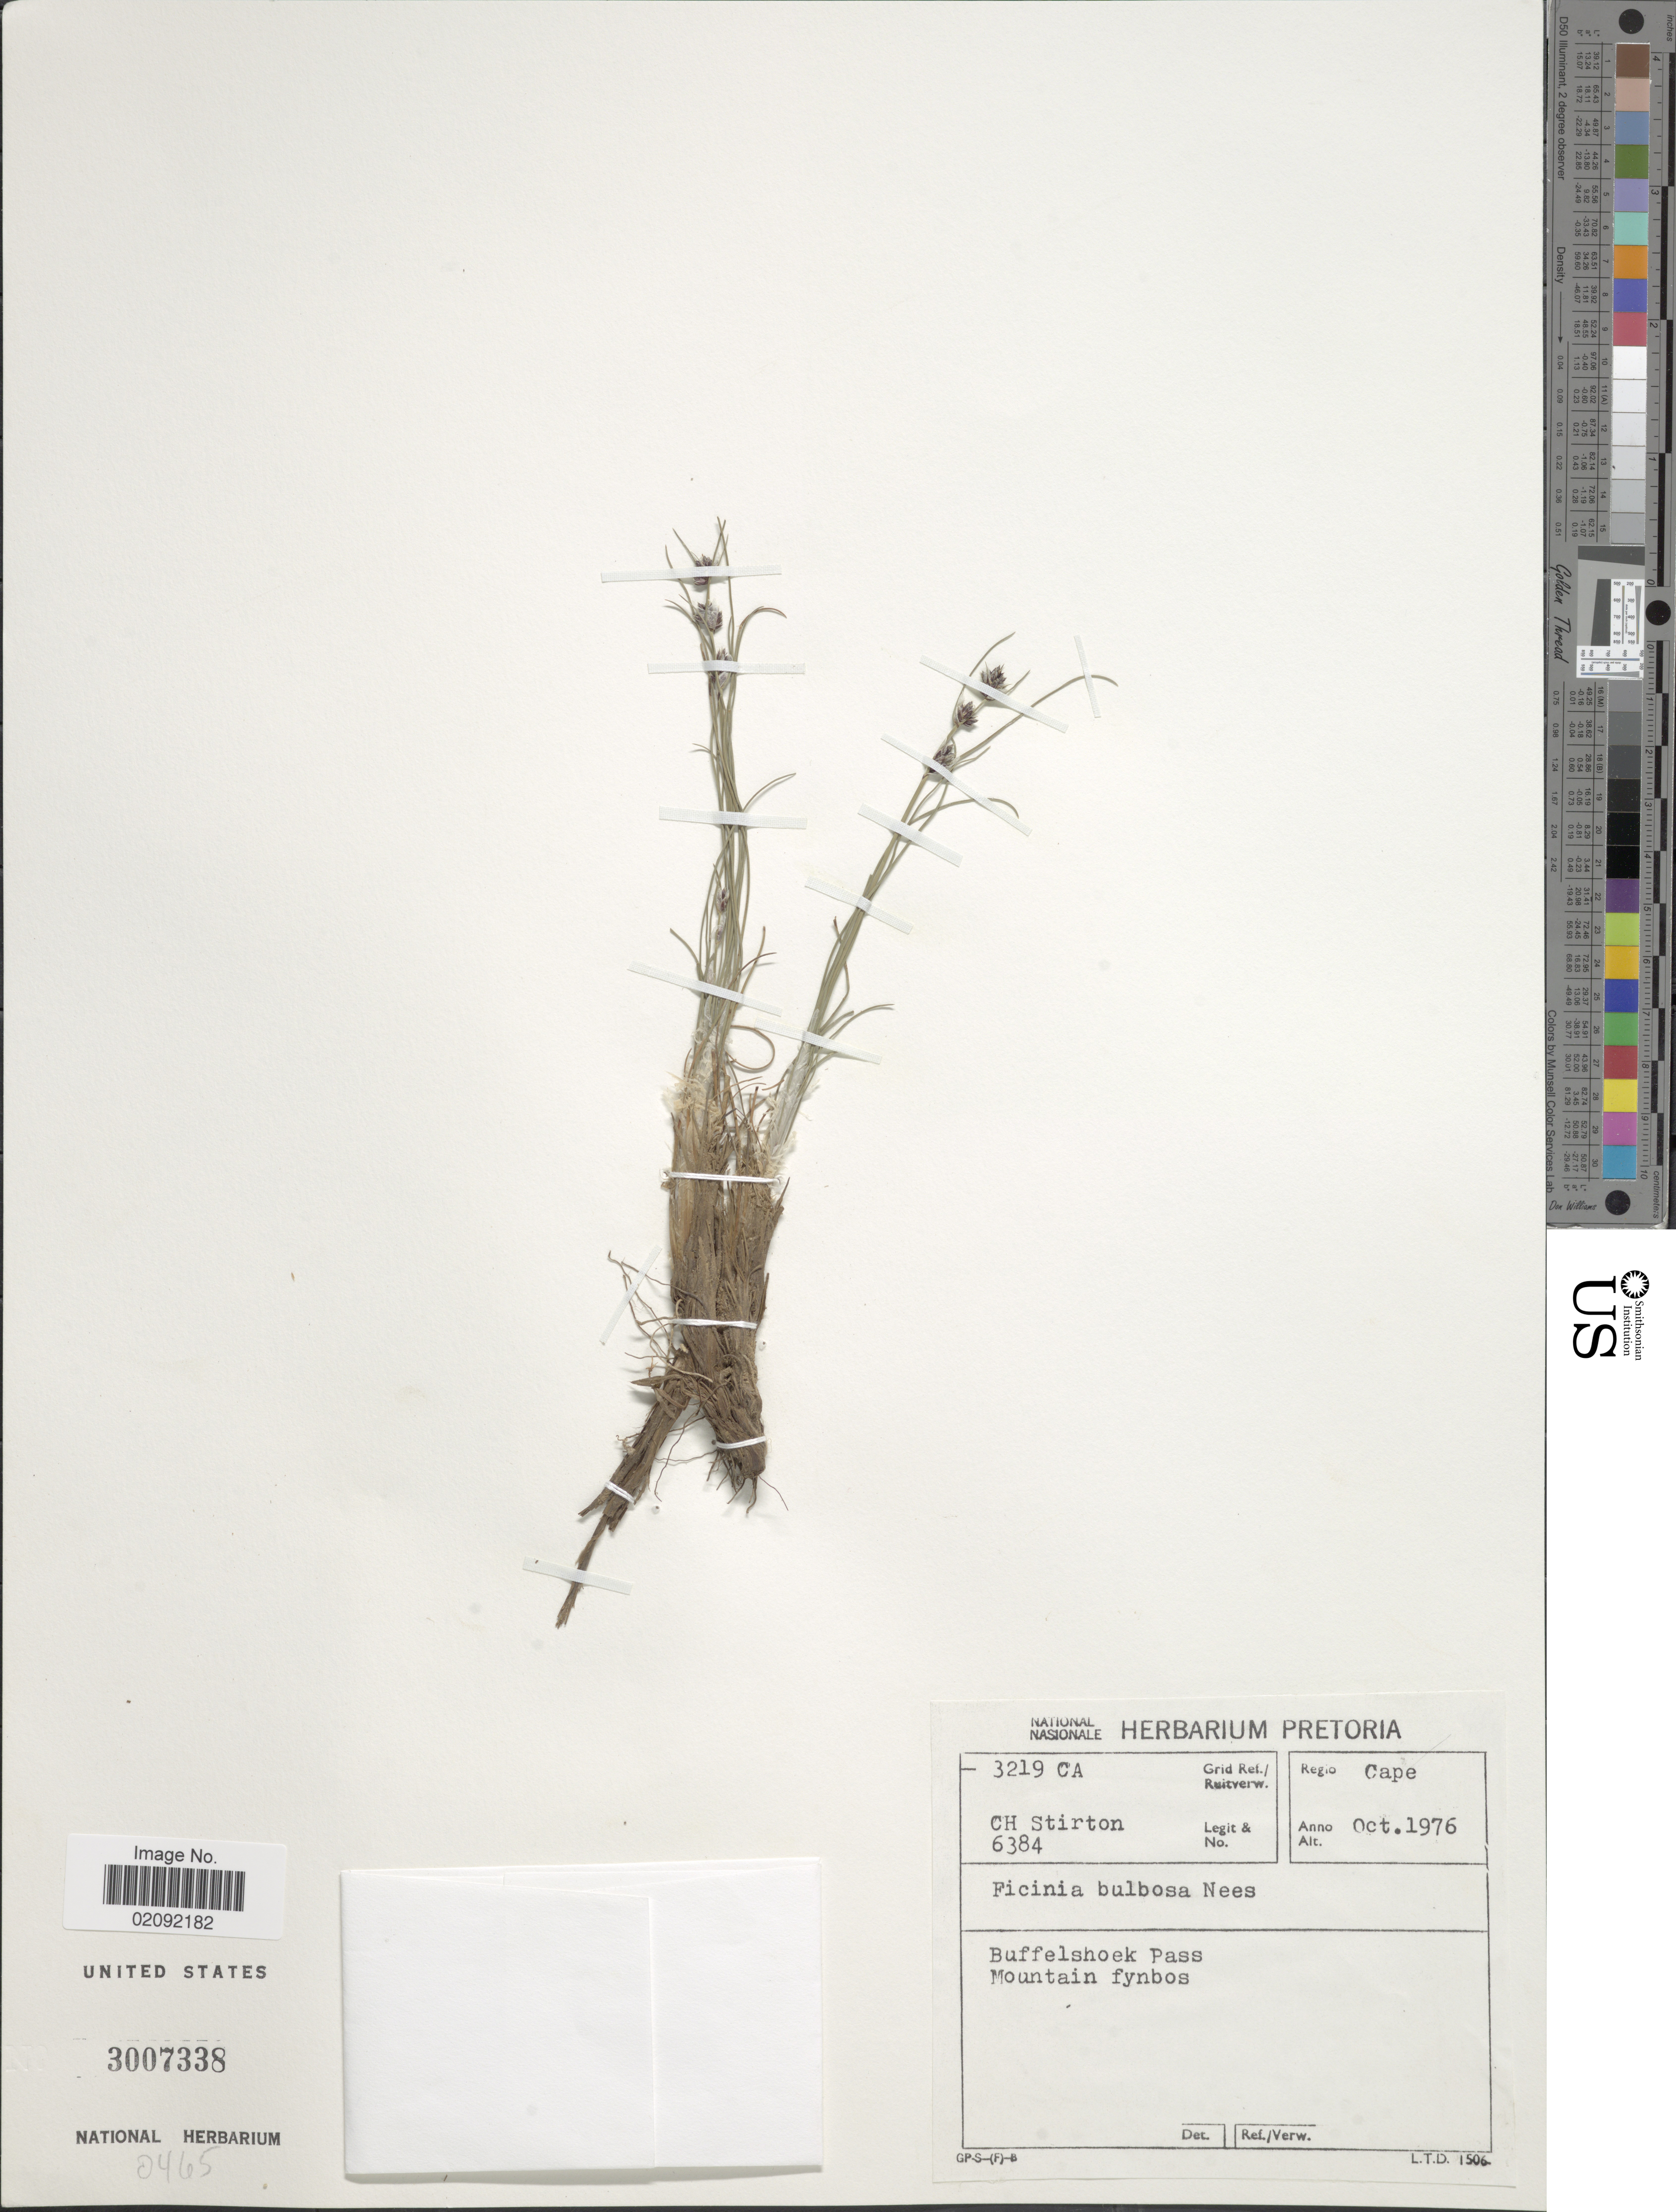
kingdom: Plantae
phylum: Tracheophyta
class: Liliopsida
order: Poales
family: Cyperaceae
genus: Ficinia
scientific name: Ficinia bulbosa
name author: (L.) Nees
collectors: C. H. Stirton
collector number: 6384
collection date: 1976-10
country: South Africa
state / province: Eastern Cape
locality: Buffelshoek Pass, Mountain fynbos, Grid Ref/ Ruitverw. 3219 CA.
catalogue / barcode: US 3007338